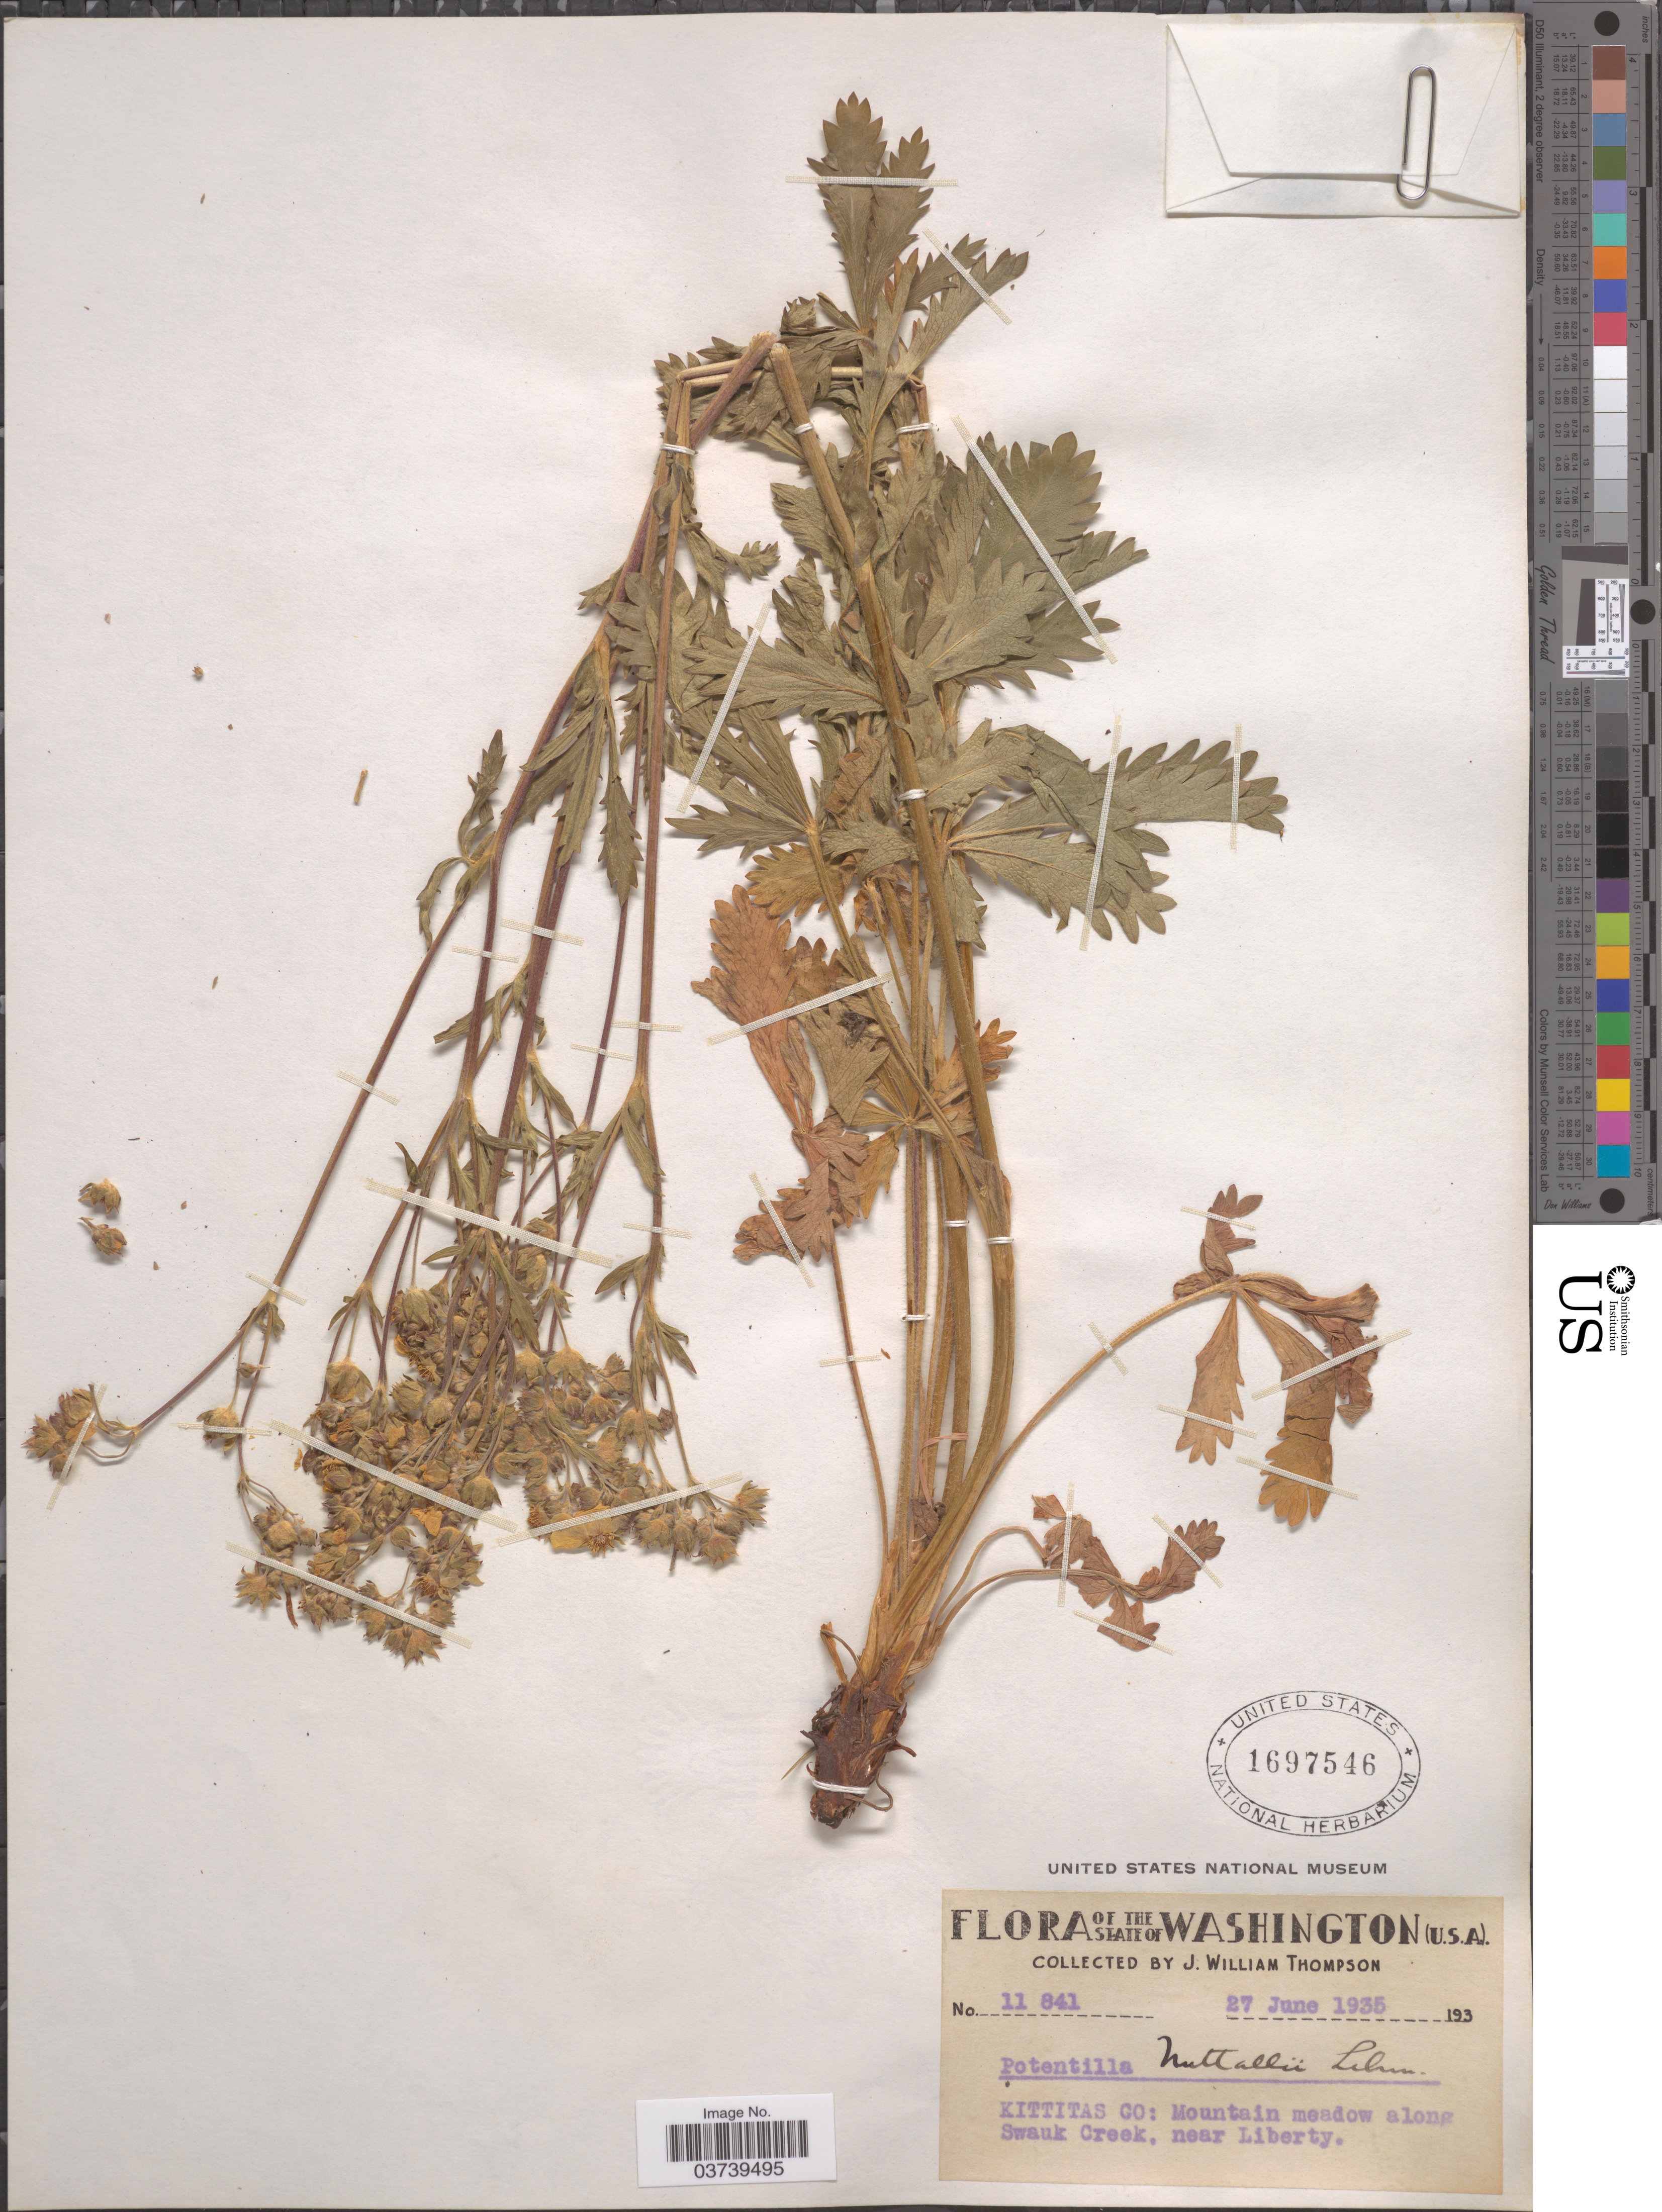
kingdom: Plantae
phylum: Tracheophyta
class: Magnoliopsida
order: Rosales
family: Rosaceae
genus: Potentilla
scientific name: Potentilla gracilis var. fastigiata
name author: (Nutt.) S. Watson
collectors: J. W. Thompson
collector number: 11 841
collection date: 1935-06-27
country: United States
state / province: Washington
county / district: Kittitas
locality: Kittitas Co: Mountain meadow along Swauk Creek, near Liberty.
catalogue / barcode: US 1697546